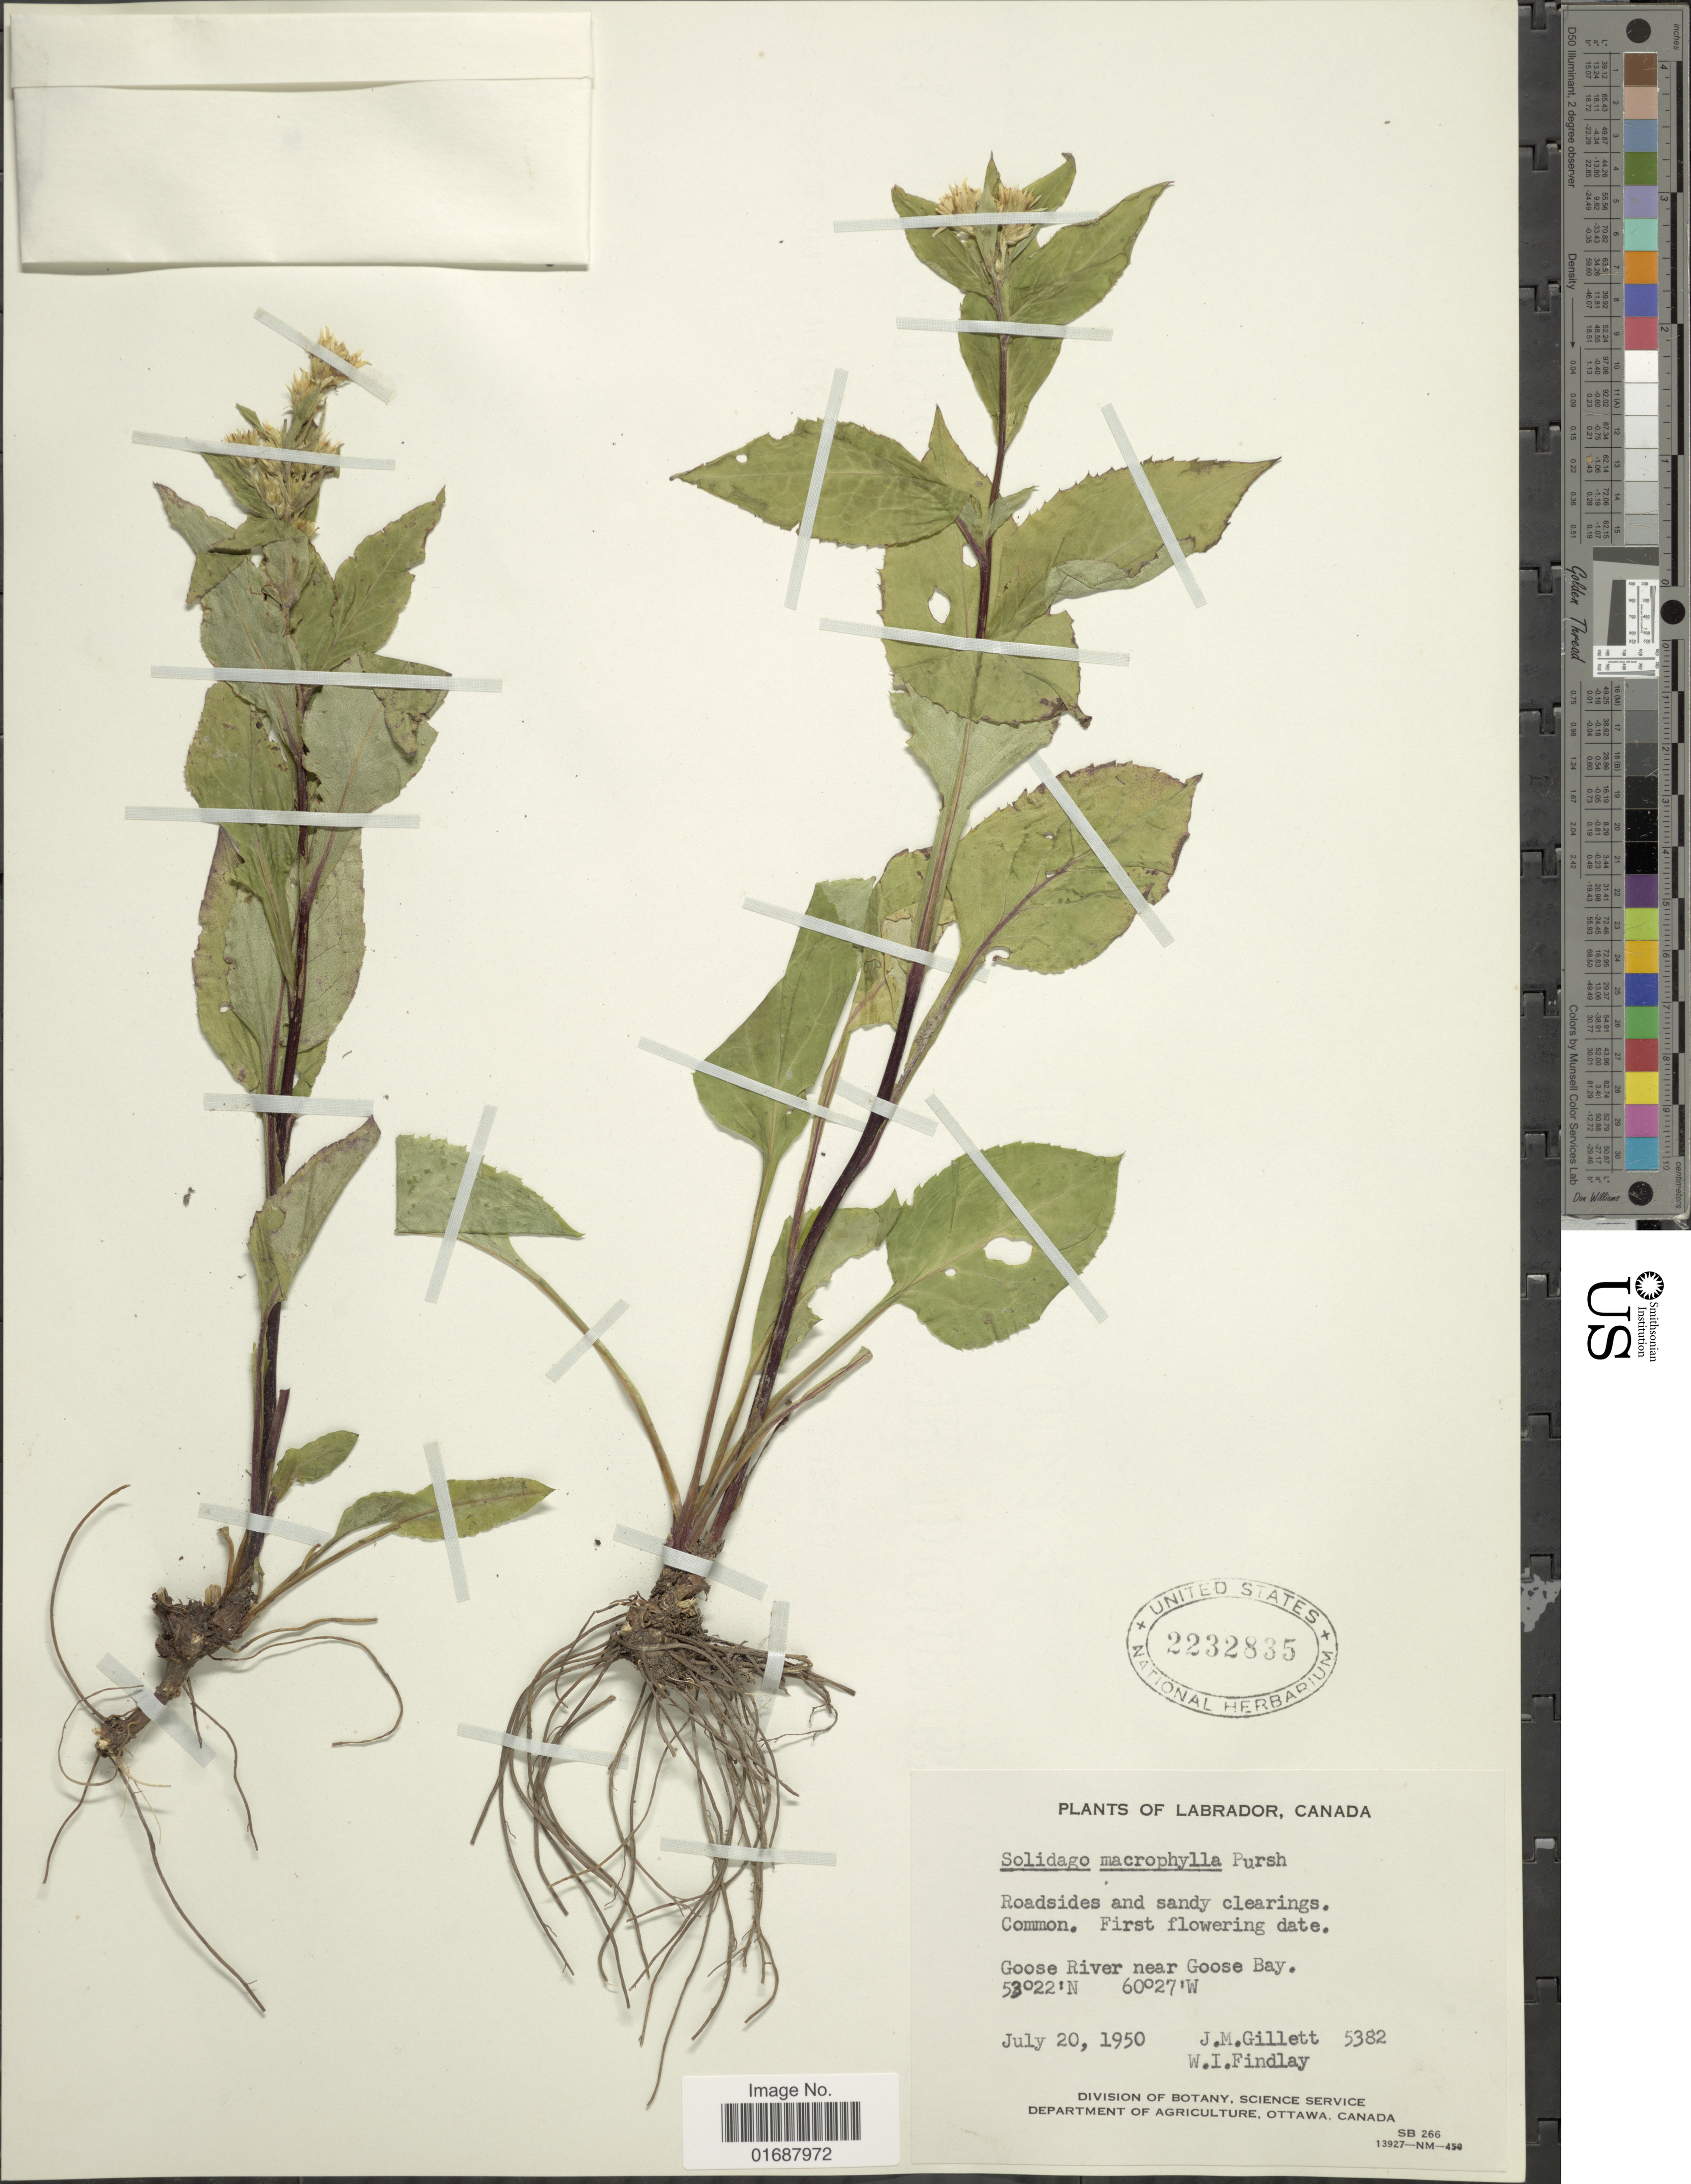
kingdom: Plantae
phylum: Tracheophyta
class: Magnoliopsida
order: Asterales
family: Asteraceae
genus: Solidago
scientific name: Solidago macrophylla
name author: Banks ex Pursh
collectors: J. M. Gillett & W. Findlay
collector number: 5382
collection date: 1950-07-20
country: Canada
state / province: Newfoundland and Labrador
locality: Labrador, Canada. Goose River near Goose Bay.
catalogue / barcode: US 2232835